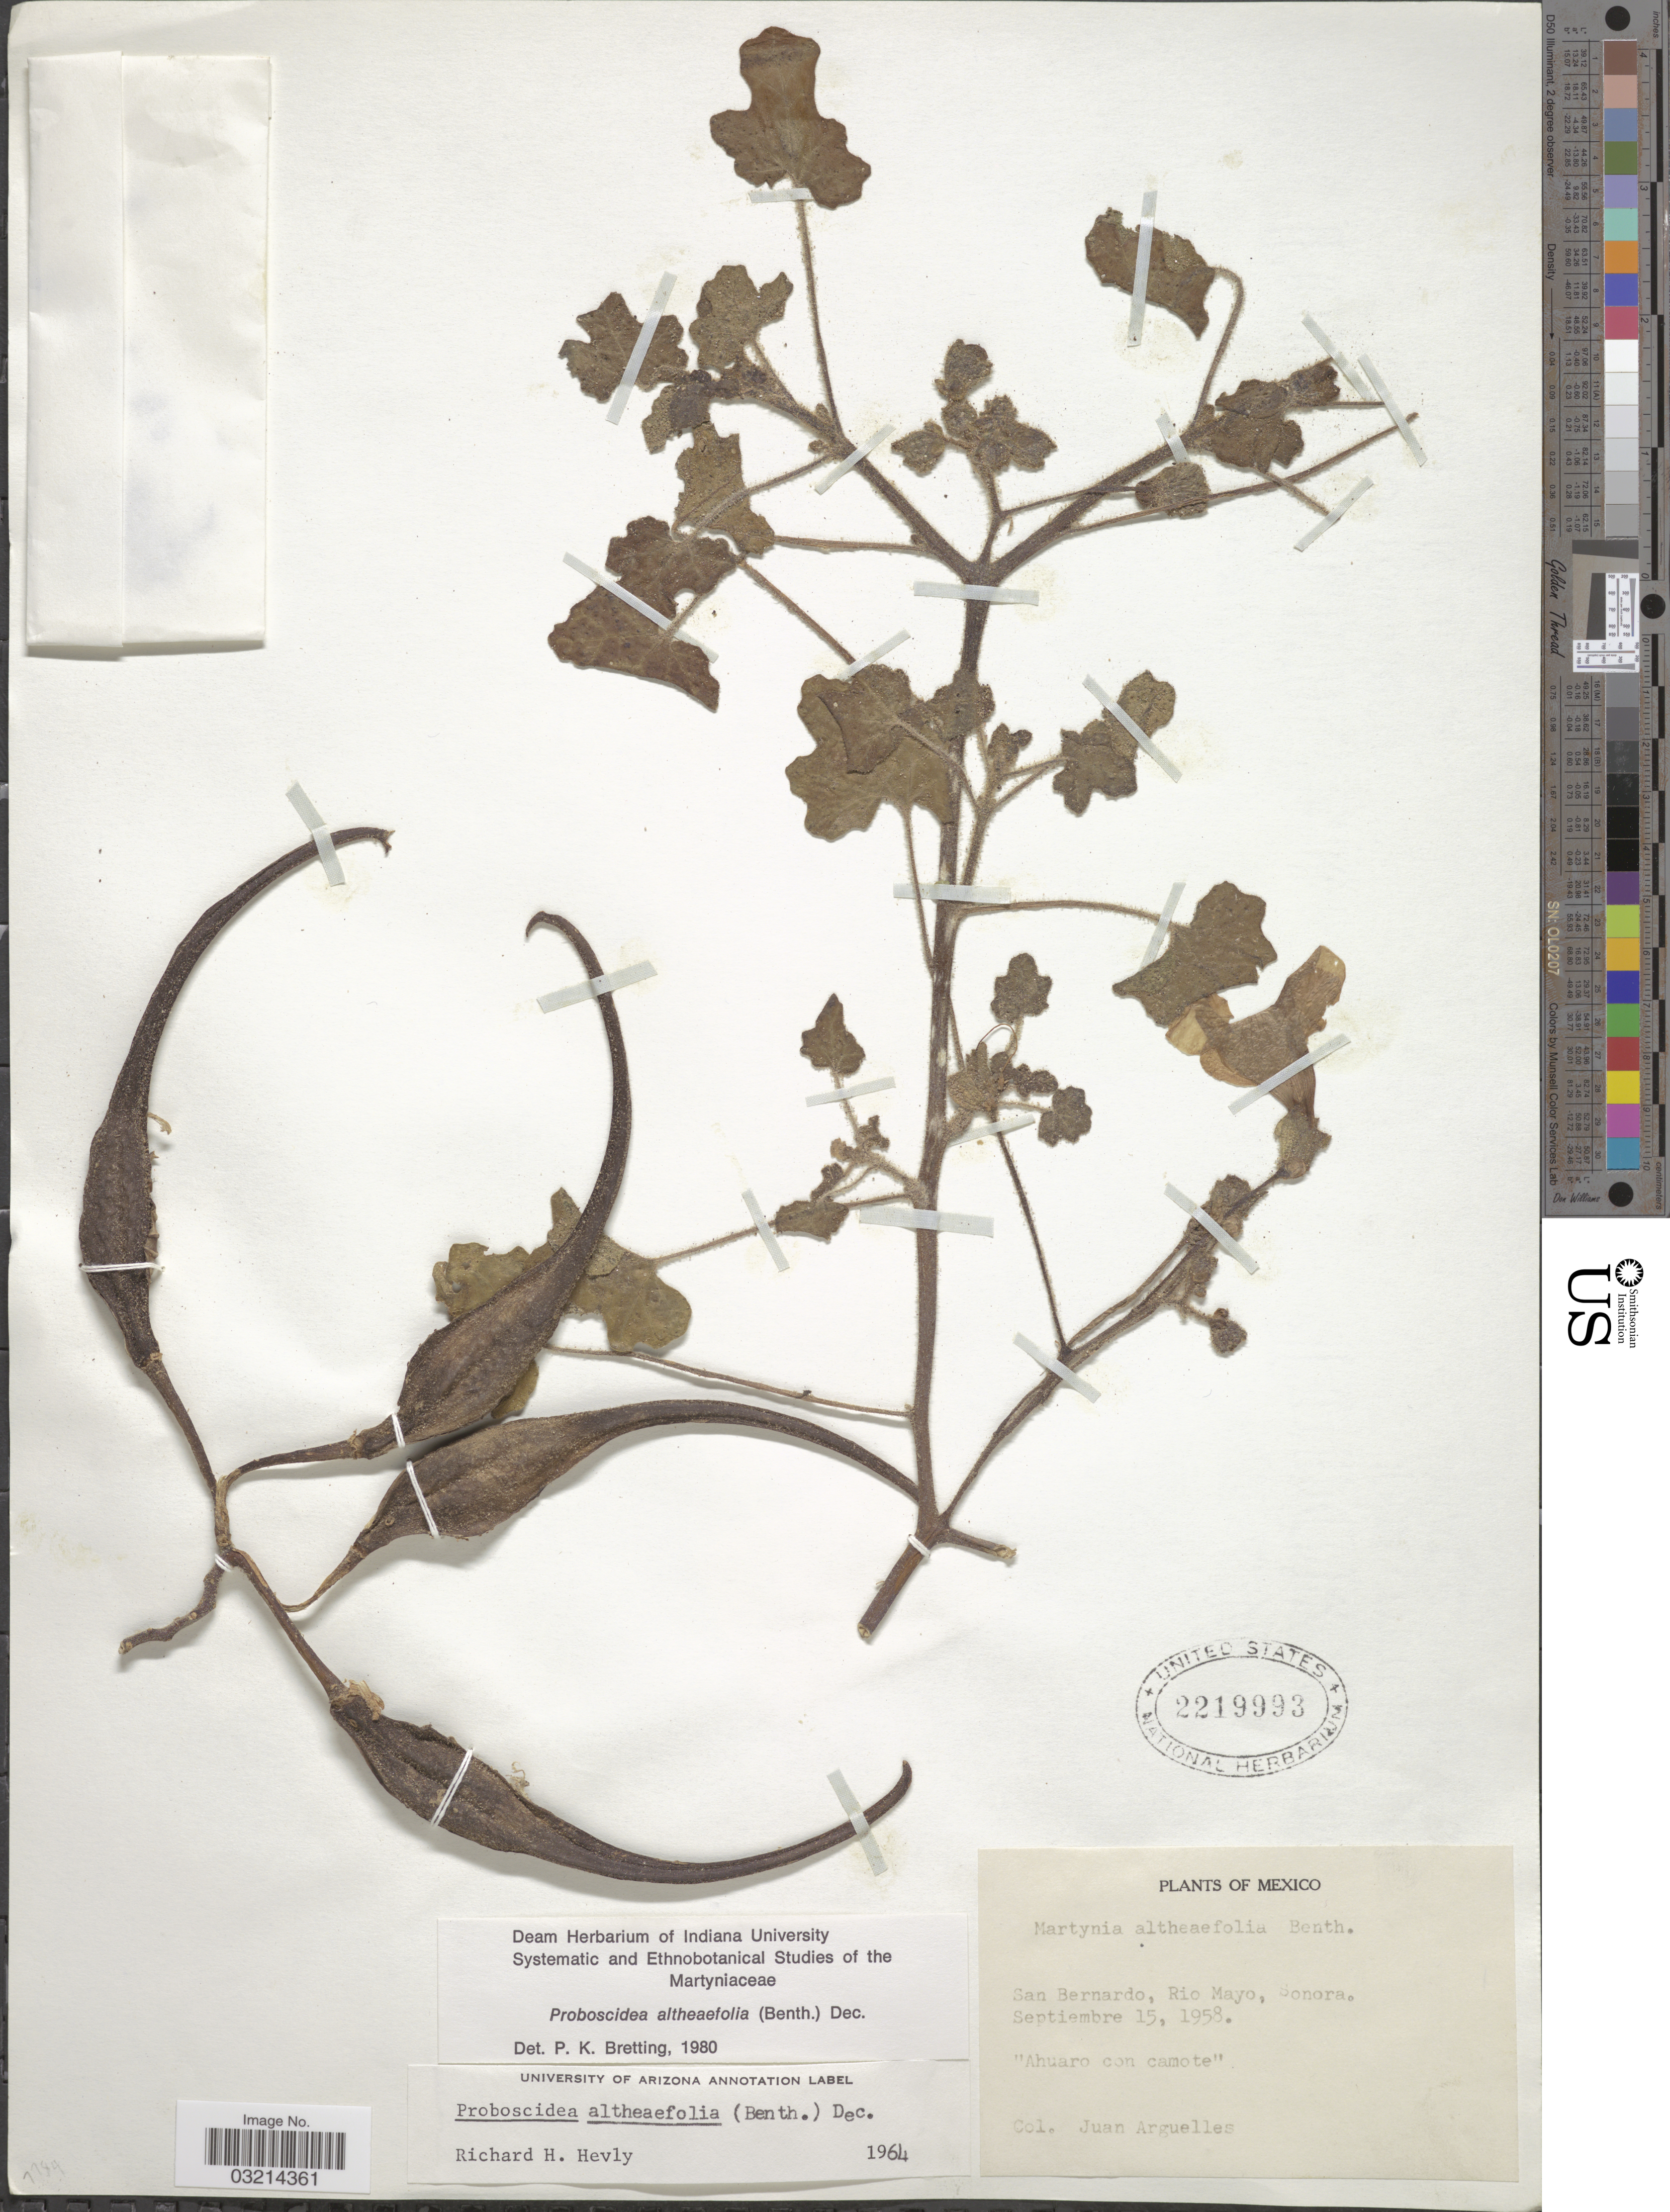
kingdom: Plantae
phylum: Tracheophyta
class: Magnoliopsida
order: Lamiales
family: Martyniaceae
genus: Proboscidea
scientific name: Proboscidea althaeifolia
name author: (Benth.) Decne.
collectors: J. Arguelles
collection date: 1958-09-15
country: Mexico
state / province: Sonora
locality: San Bernardo, Rio Mayo.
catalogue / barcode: US 2219993